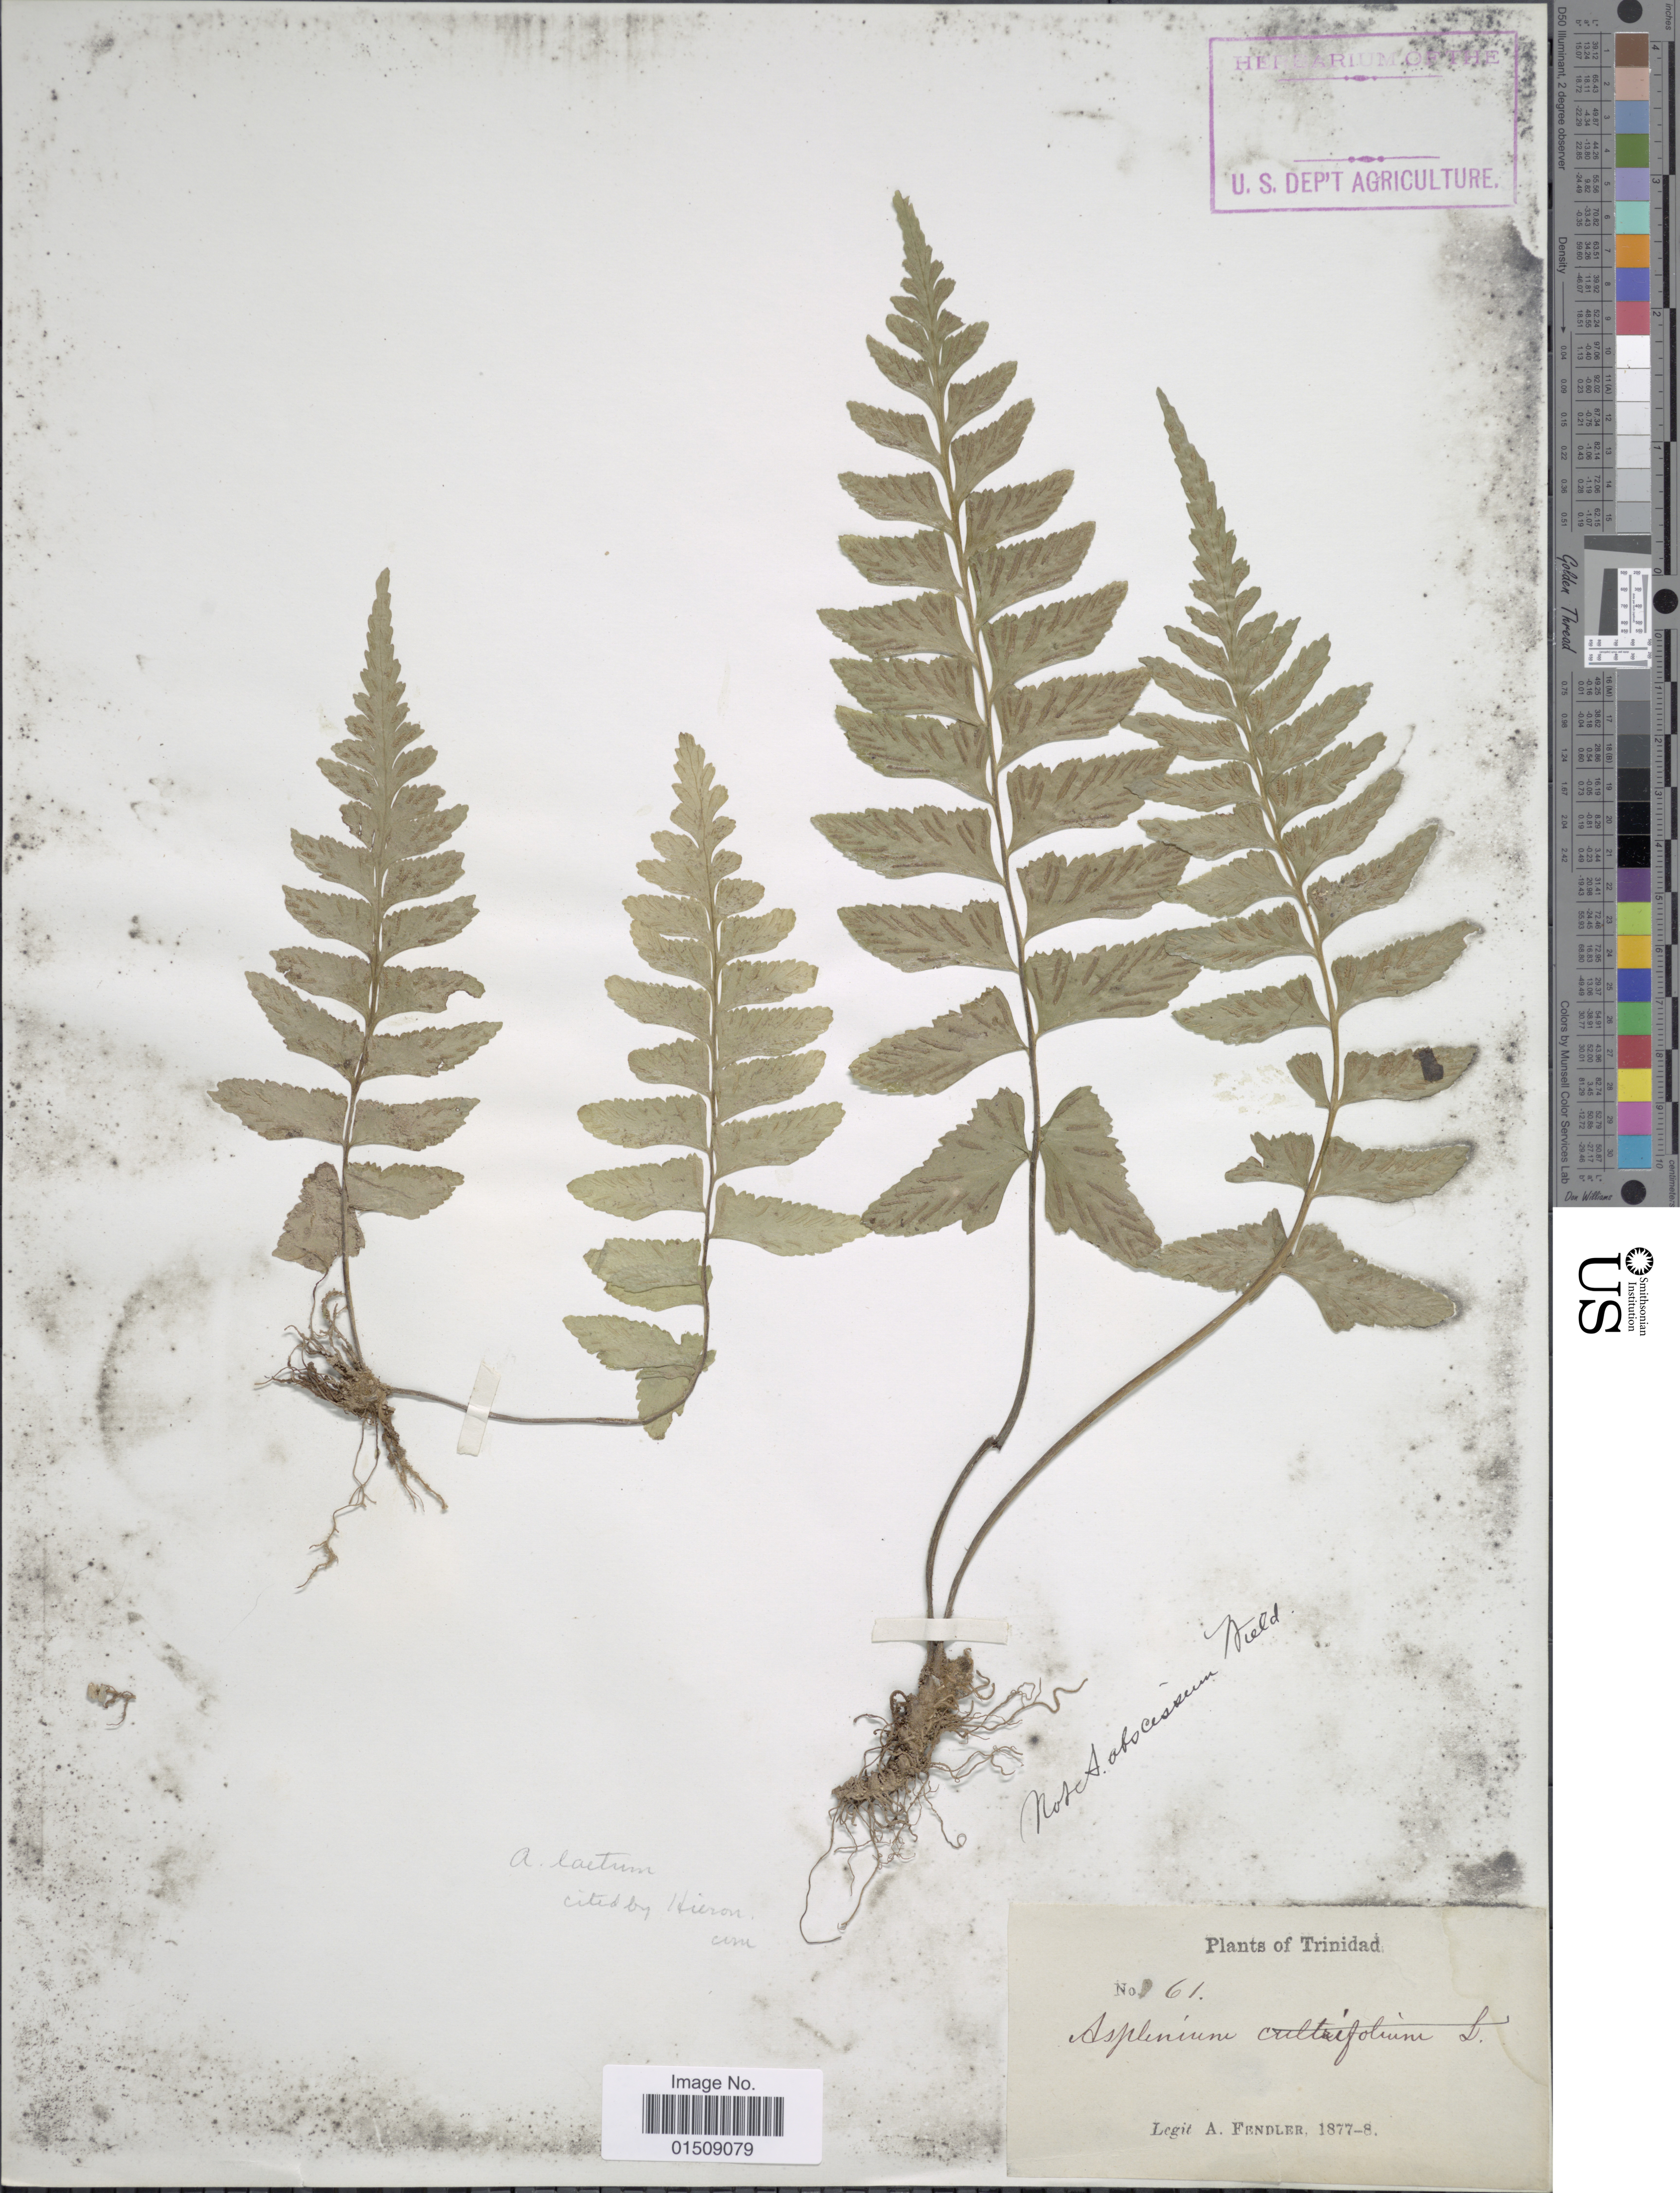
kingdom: Plantae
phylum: Tracheophyta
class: Polypodiopsida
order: Polypodiales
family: Aspleniaceae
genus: Asplenium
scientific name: Asplenium laetum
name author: Sw.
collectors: A. Fendler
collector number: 61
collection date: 1877/1878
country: Trinidad and Tobago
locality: Trinidad